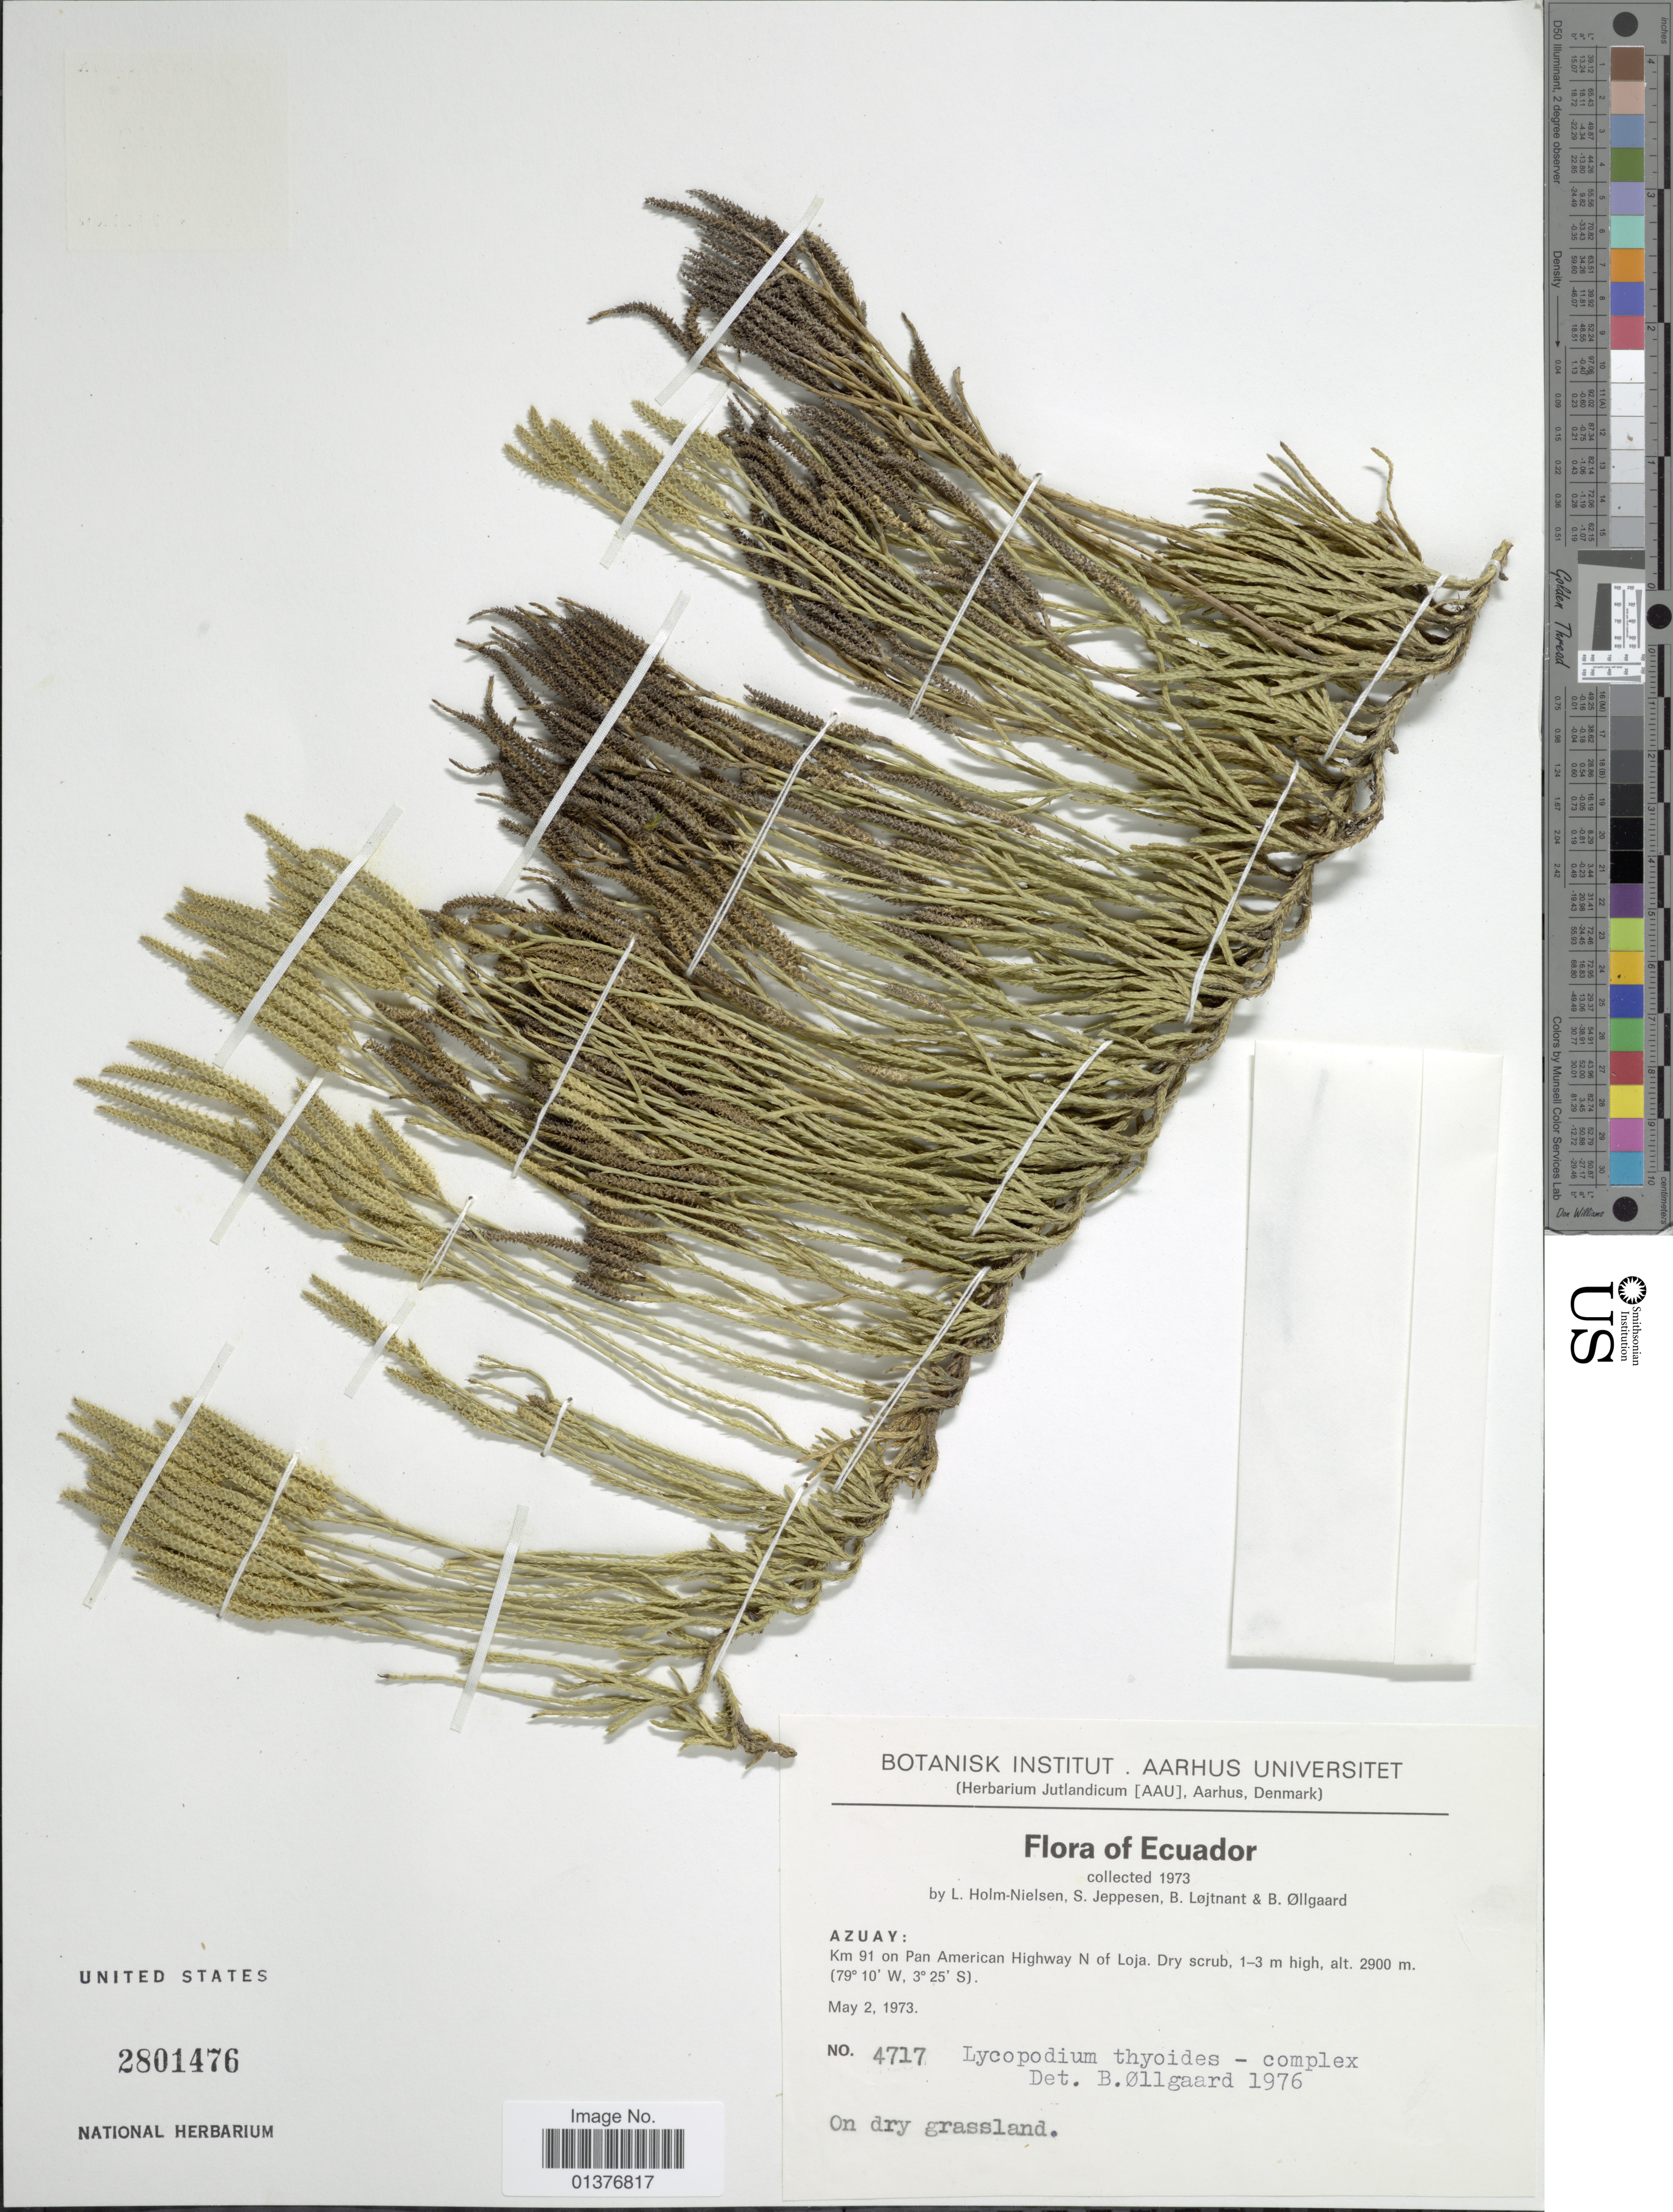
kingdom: Plantae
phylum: Tracheophyta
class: Lycopodiopsida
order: Lycopodiales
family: Lycopodiaceae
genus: Diphasiastrum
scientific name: Diphasiastrum thyoides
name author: (Humb. & Bonpl. ex Willd.) Holub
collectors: L. B. Holm-Nielsen, S. Jeppesen, B. Löjtnant & B. Øllgaard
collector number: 4717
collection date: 1973-05-02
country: Ecuador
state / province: Azuay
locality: Km 91 on Pan American Highway N of Loja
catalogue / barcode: US 2801476